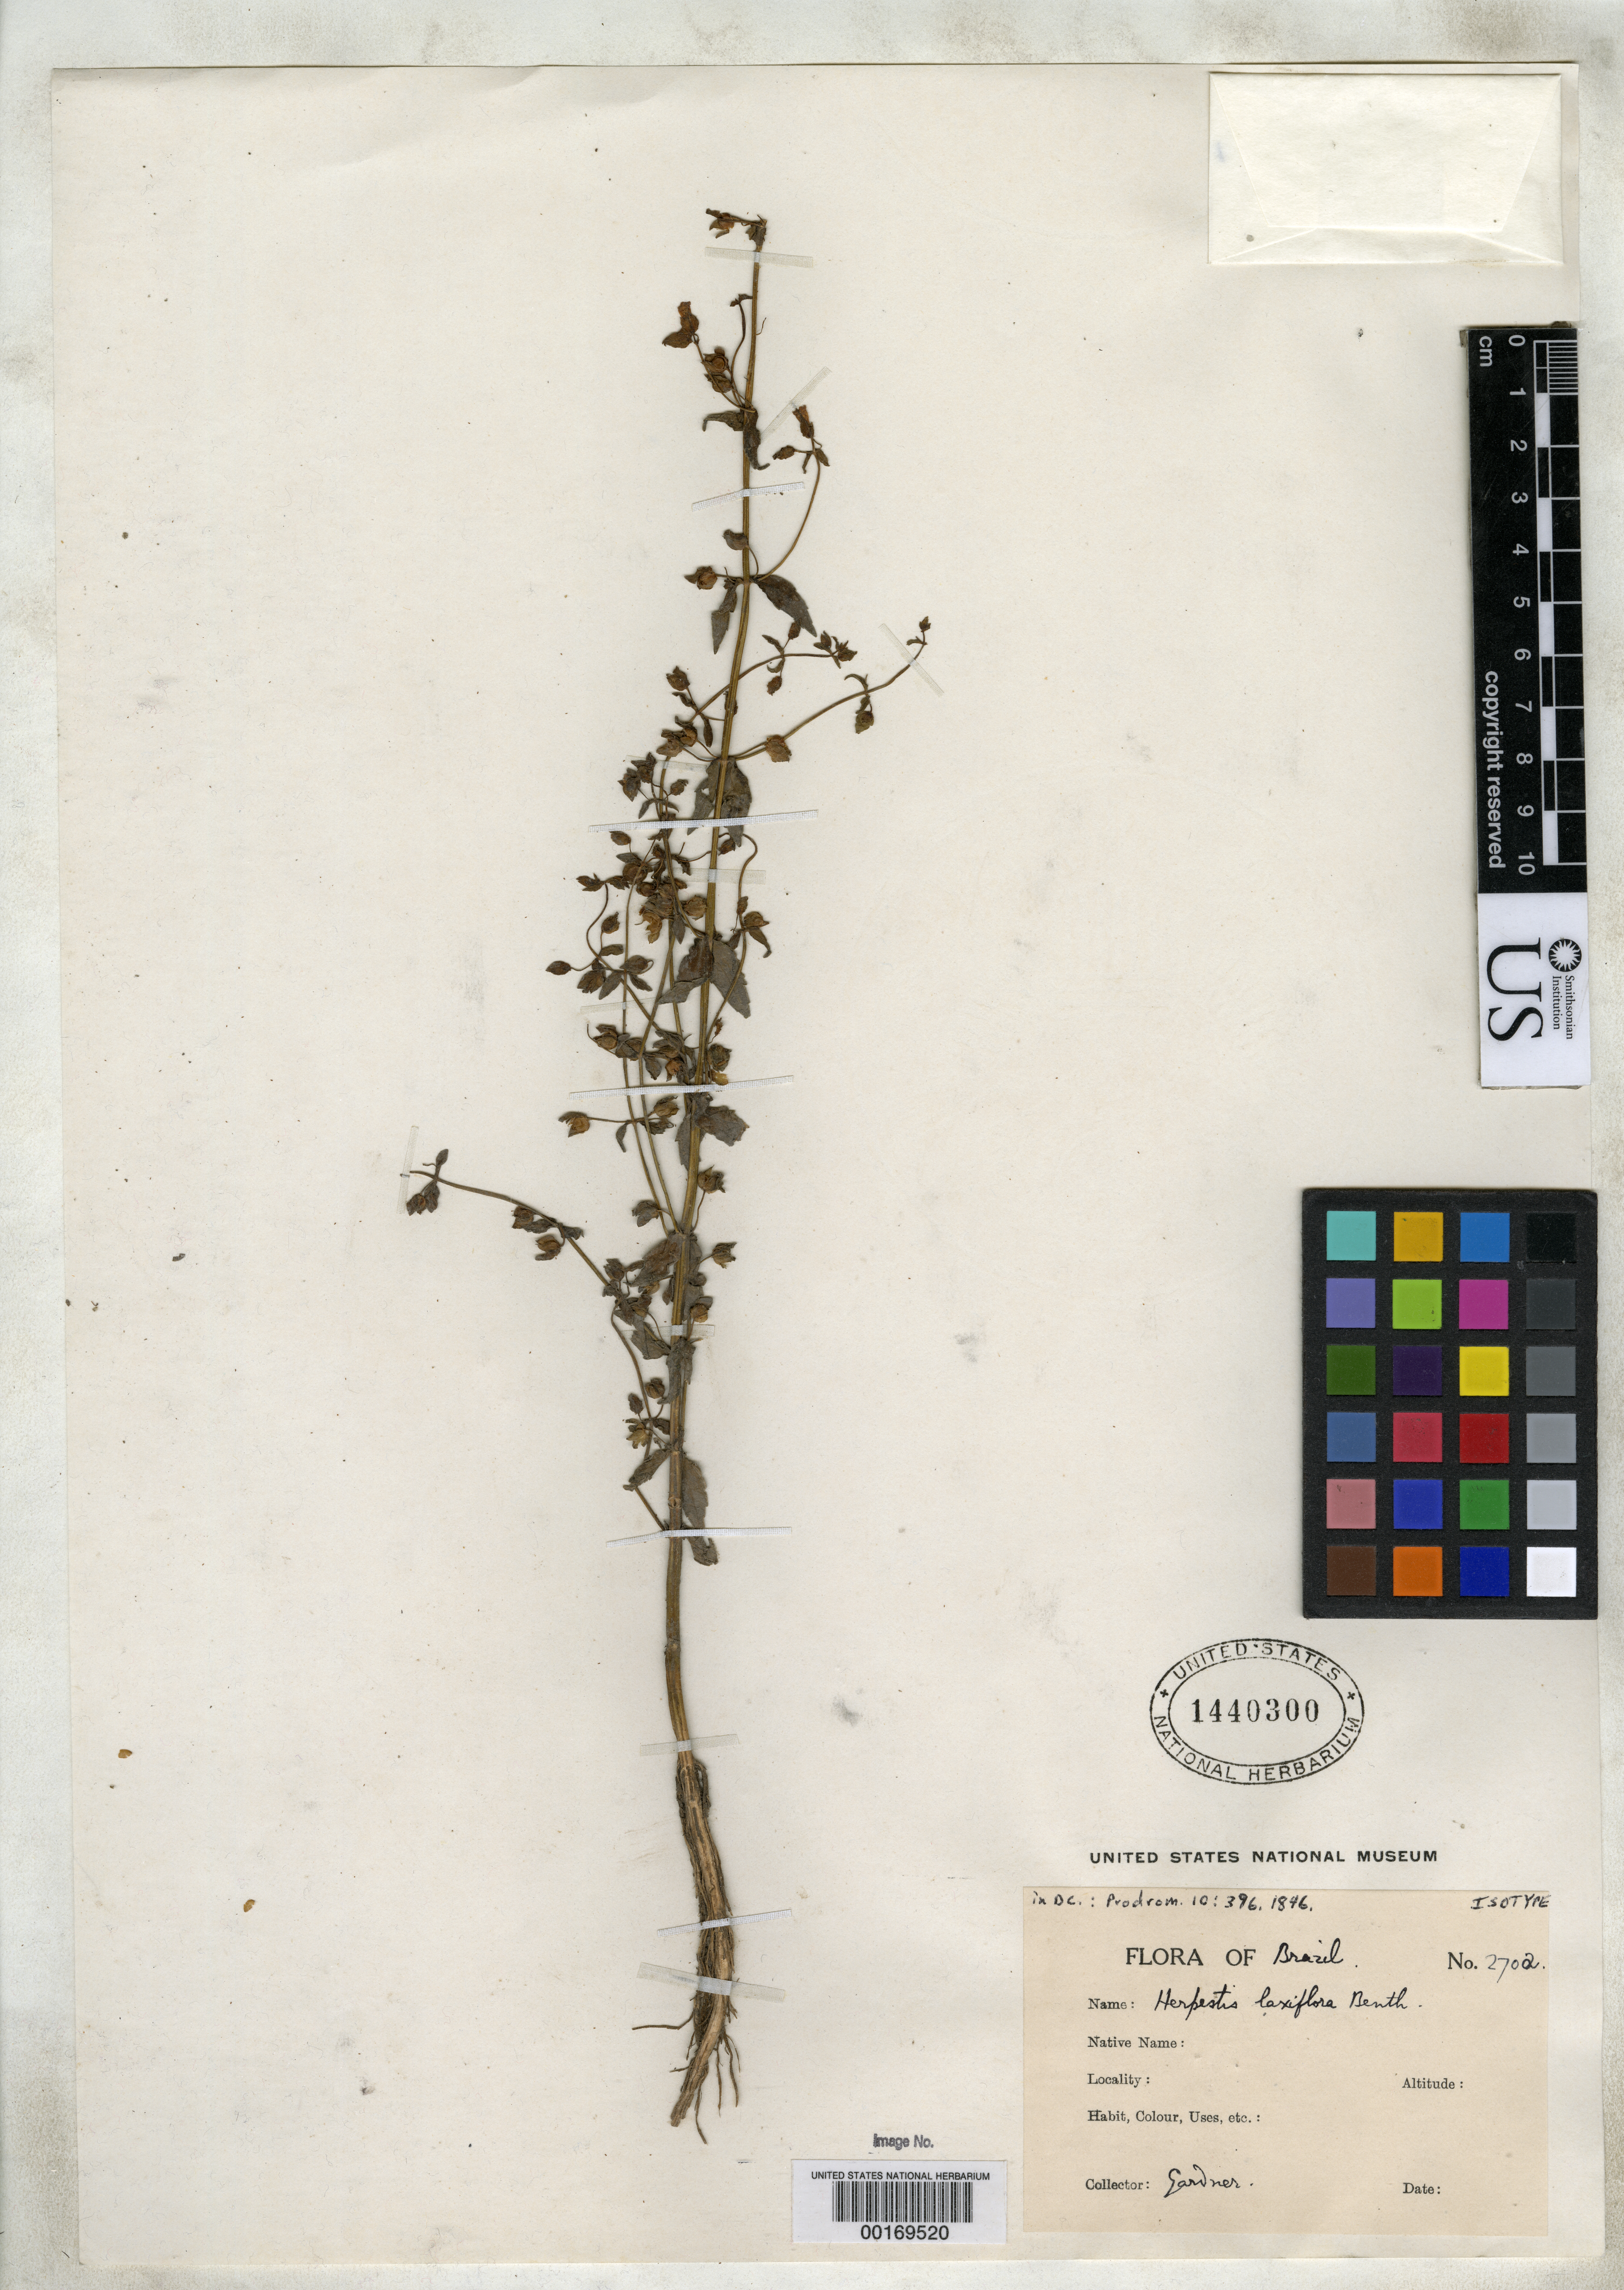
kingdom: Plantae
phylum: Tracheophyta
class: Magnoliopsida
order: Lamiales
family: Plantaginaceae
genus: Herpestis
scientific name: Herpestis laxiflora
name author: Benth. in DC.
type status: Isotype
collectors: G. Gardner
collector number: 2702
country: Brazil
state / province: Minas Gerais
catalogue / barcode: US 1440300